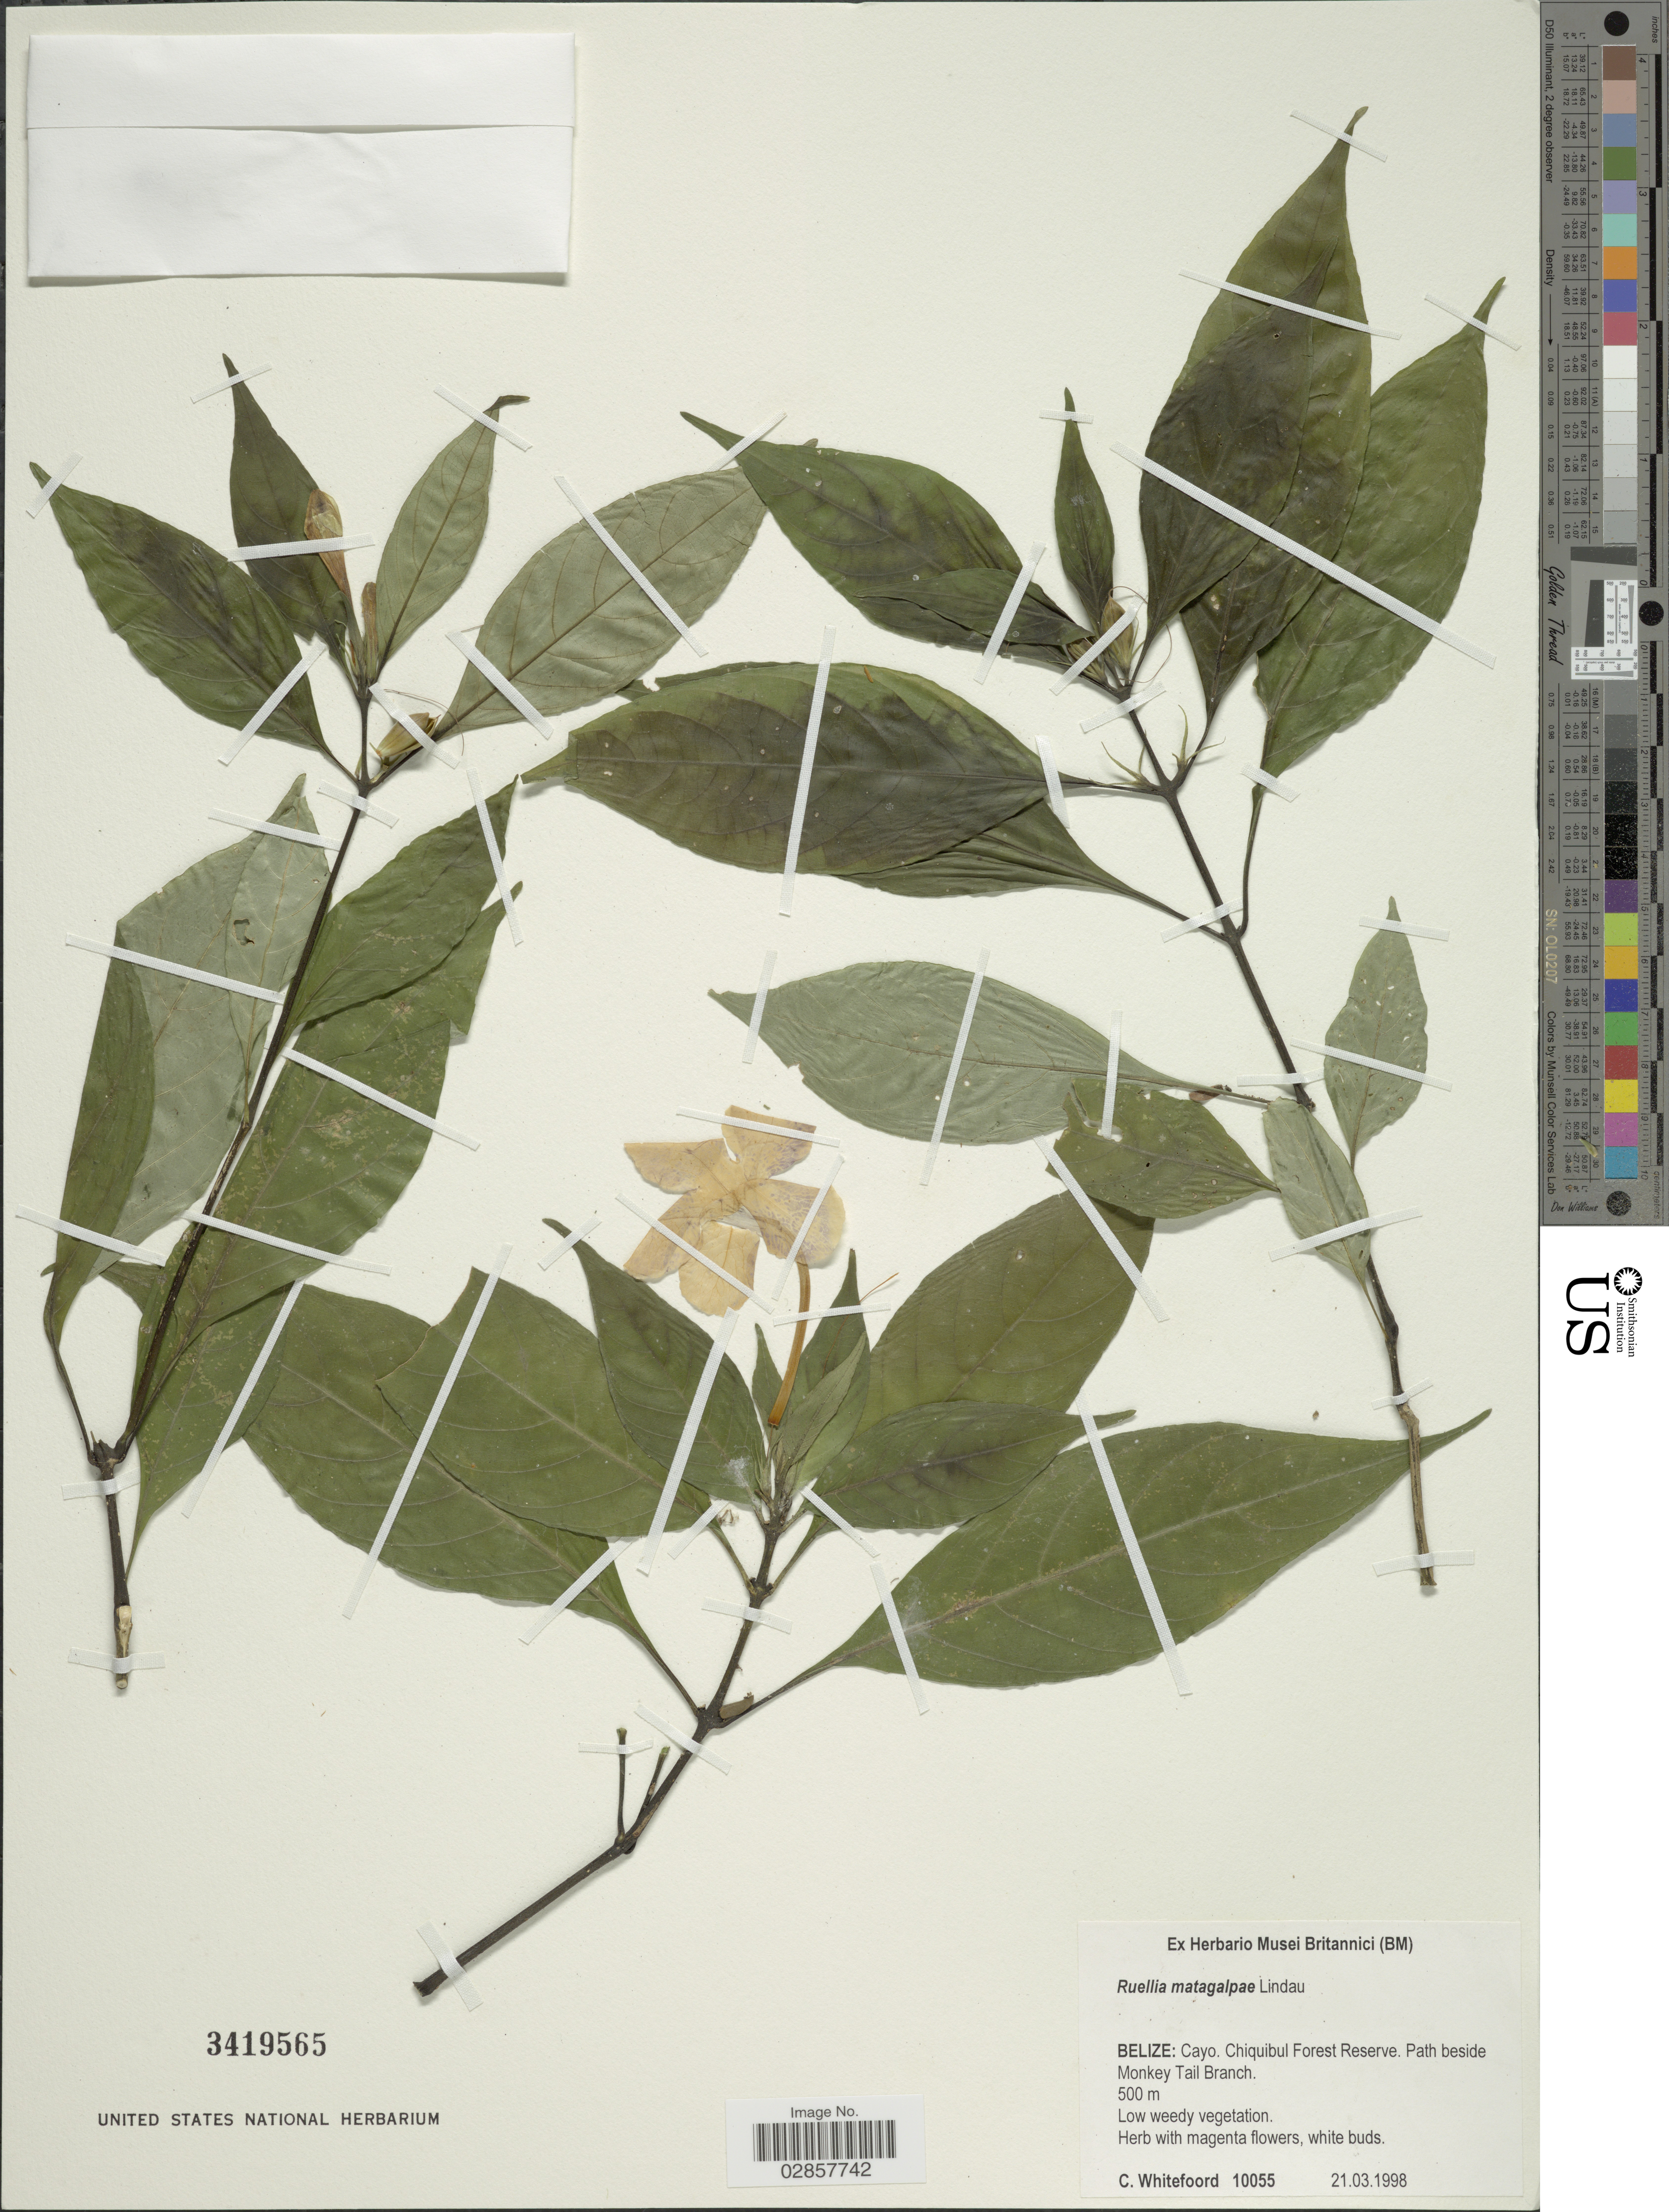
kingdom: Plantae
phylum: Tracheophyta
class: Magnoliopsida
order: Lamiales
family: Acanthaceae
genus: Ruellia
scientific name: Ruellia matagalpae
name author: Lindau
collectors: C. Whitefoord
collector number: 10055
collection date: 1998-03-21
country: Belize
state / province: Cayo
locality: Chiquibul Forest Reserve. Path beside Monkey Tail Branch.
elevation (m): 500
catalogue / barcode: US 3419565